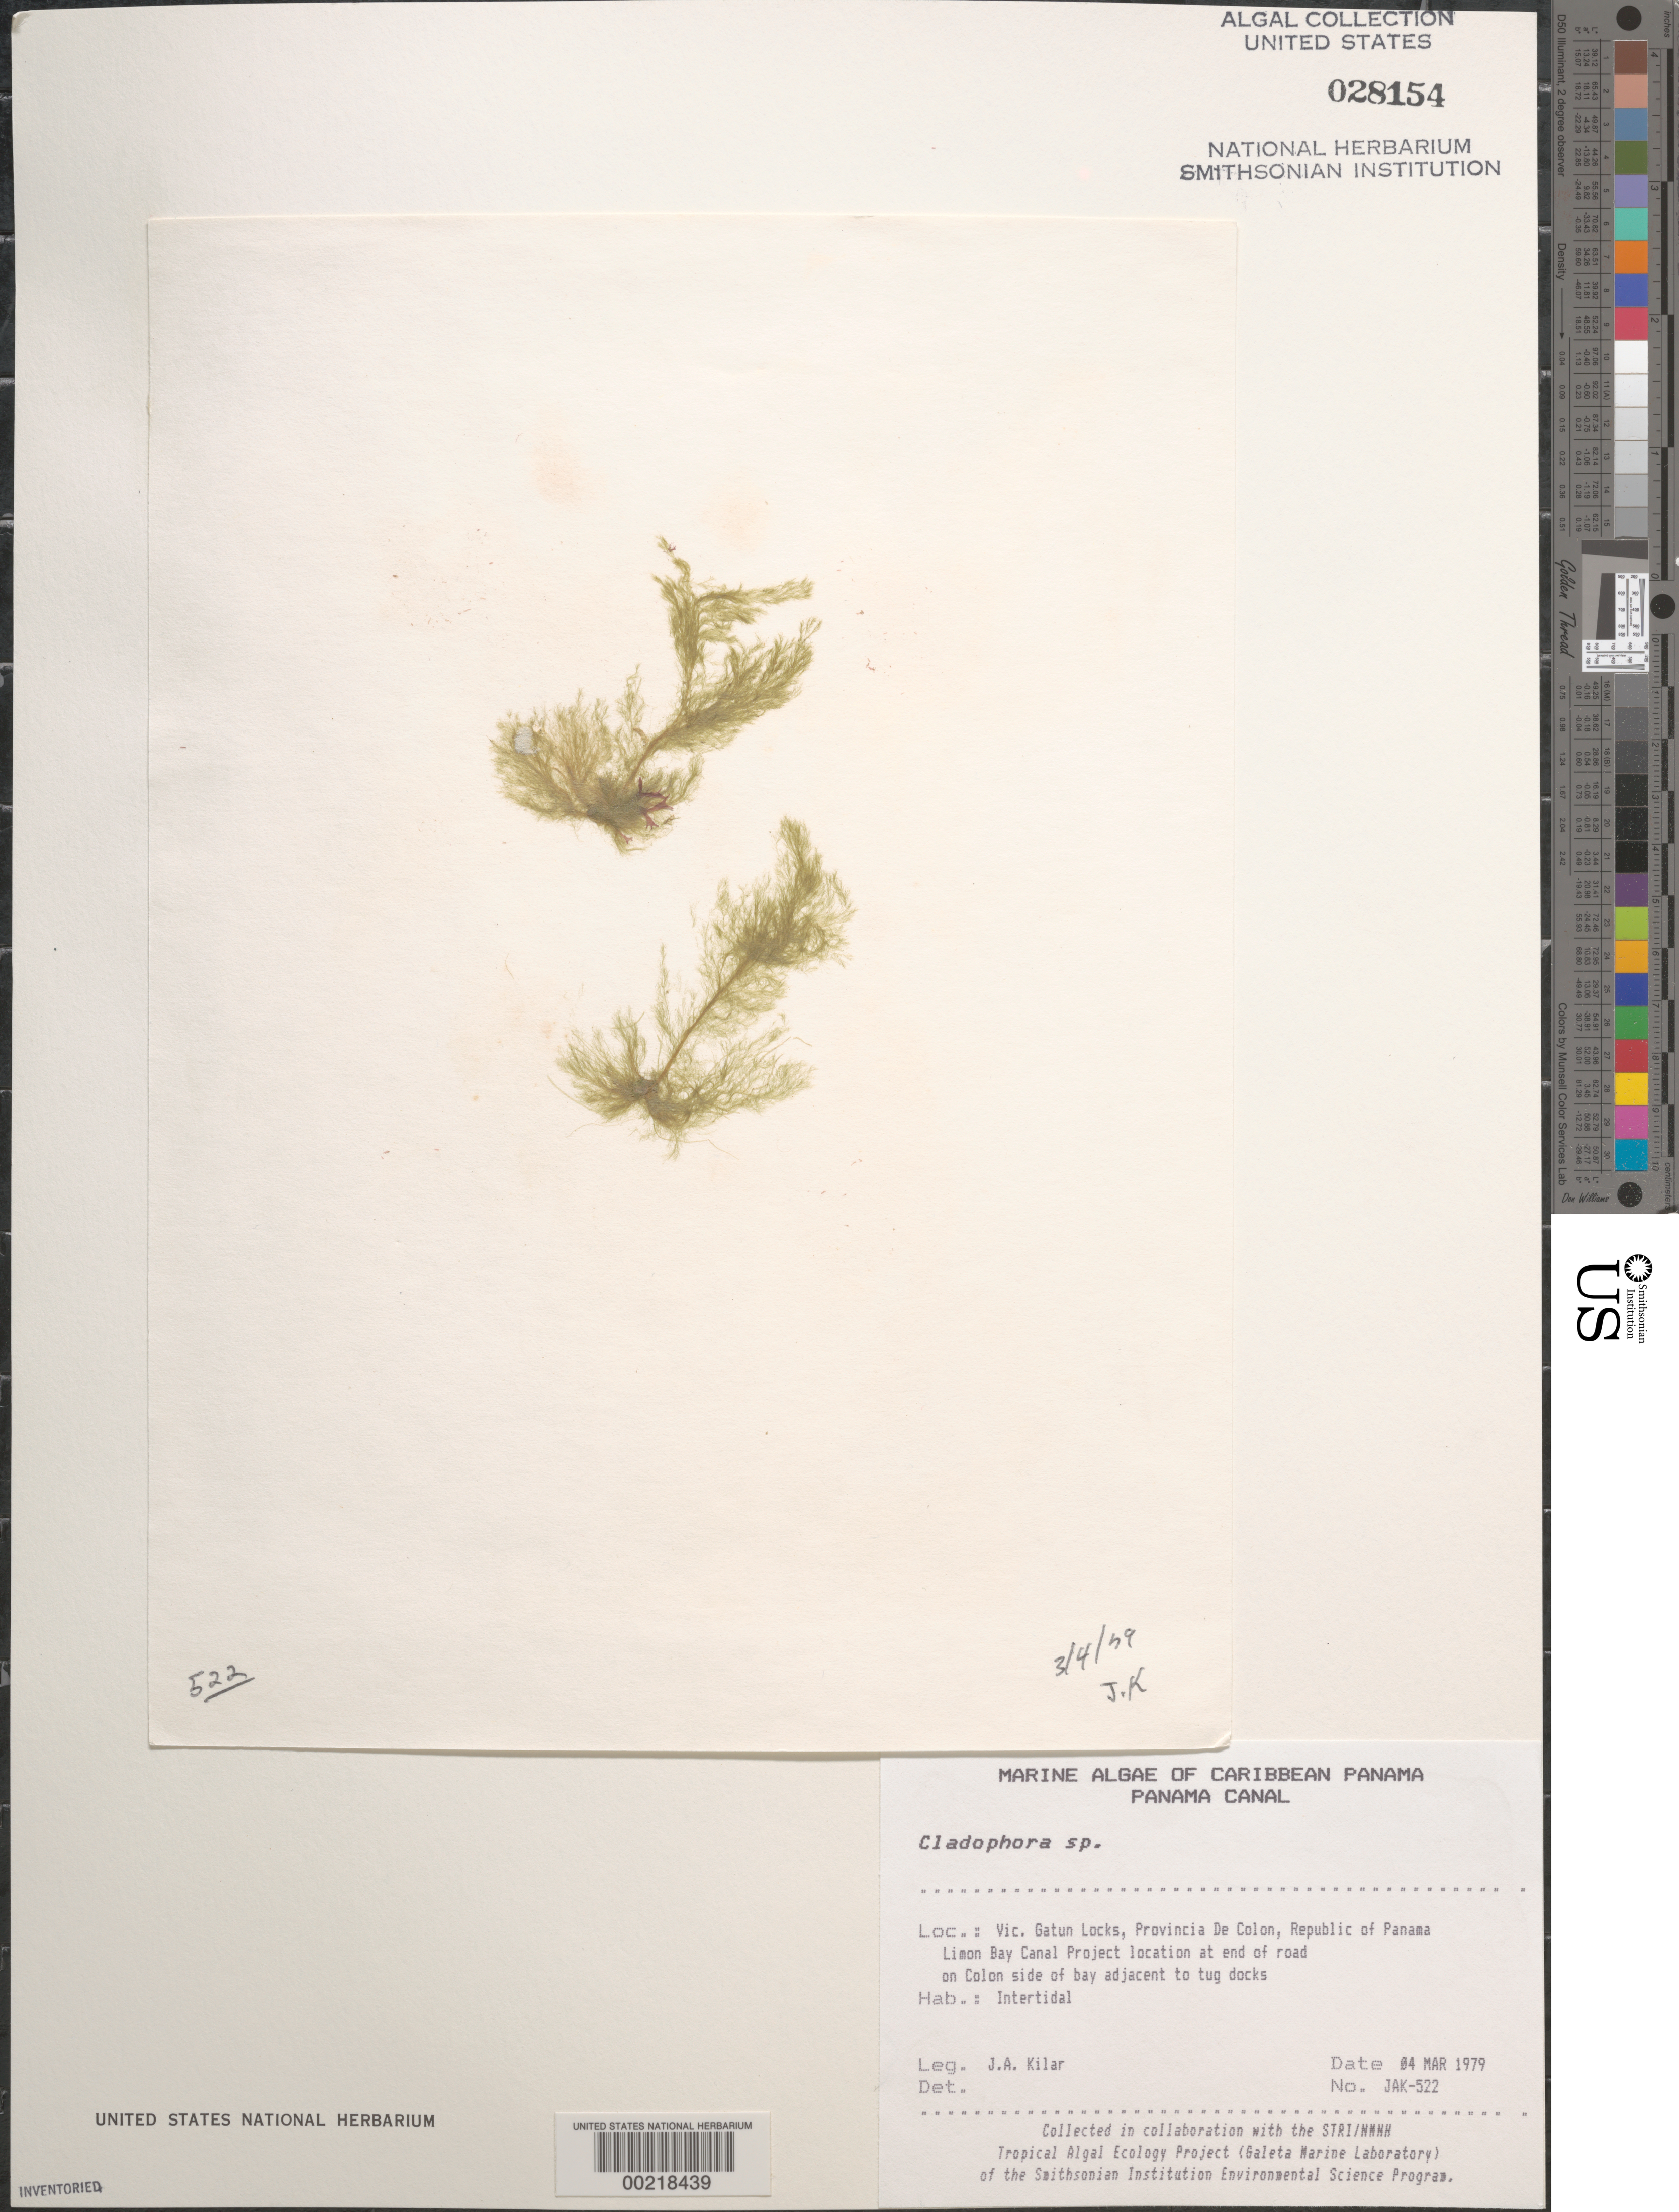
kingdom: Plantae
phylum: Chlorophyta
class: Ulvophyceae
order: Cladophorales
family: Cladophoraceae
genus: Cladophora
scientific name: Cladophora sp.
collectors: J. A. Kilar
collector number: JAK-522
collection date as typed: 04 Mar 1979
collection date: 1979-03-04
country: Panama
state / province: Colón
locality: Gatun Locks area, Limon Bay Canal Project, Panama Canal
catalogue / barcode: US 28154